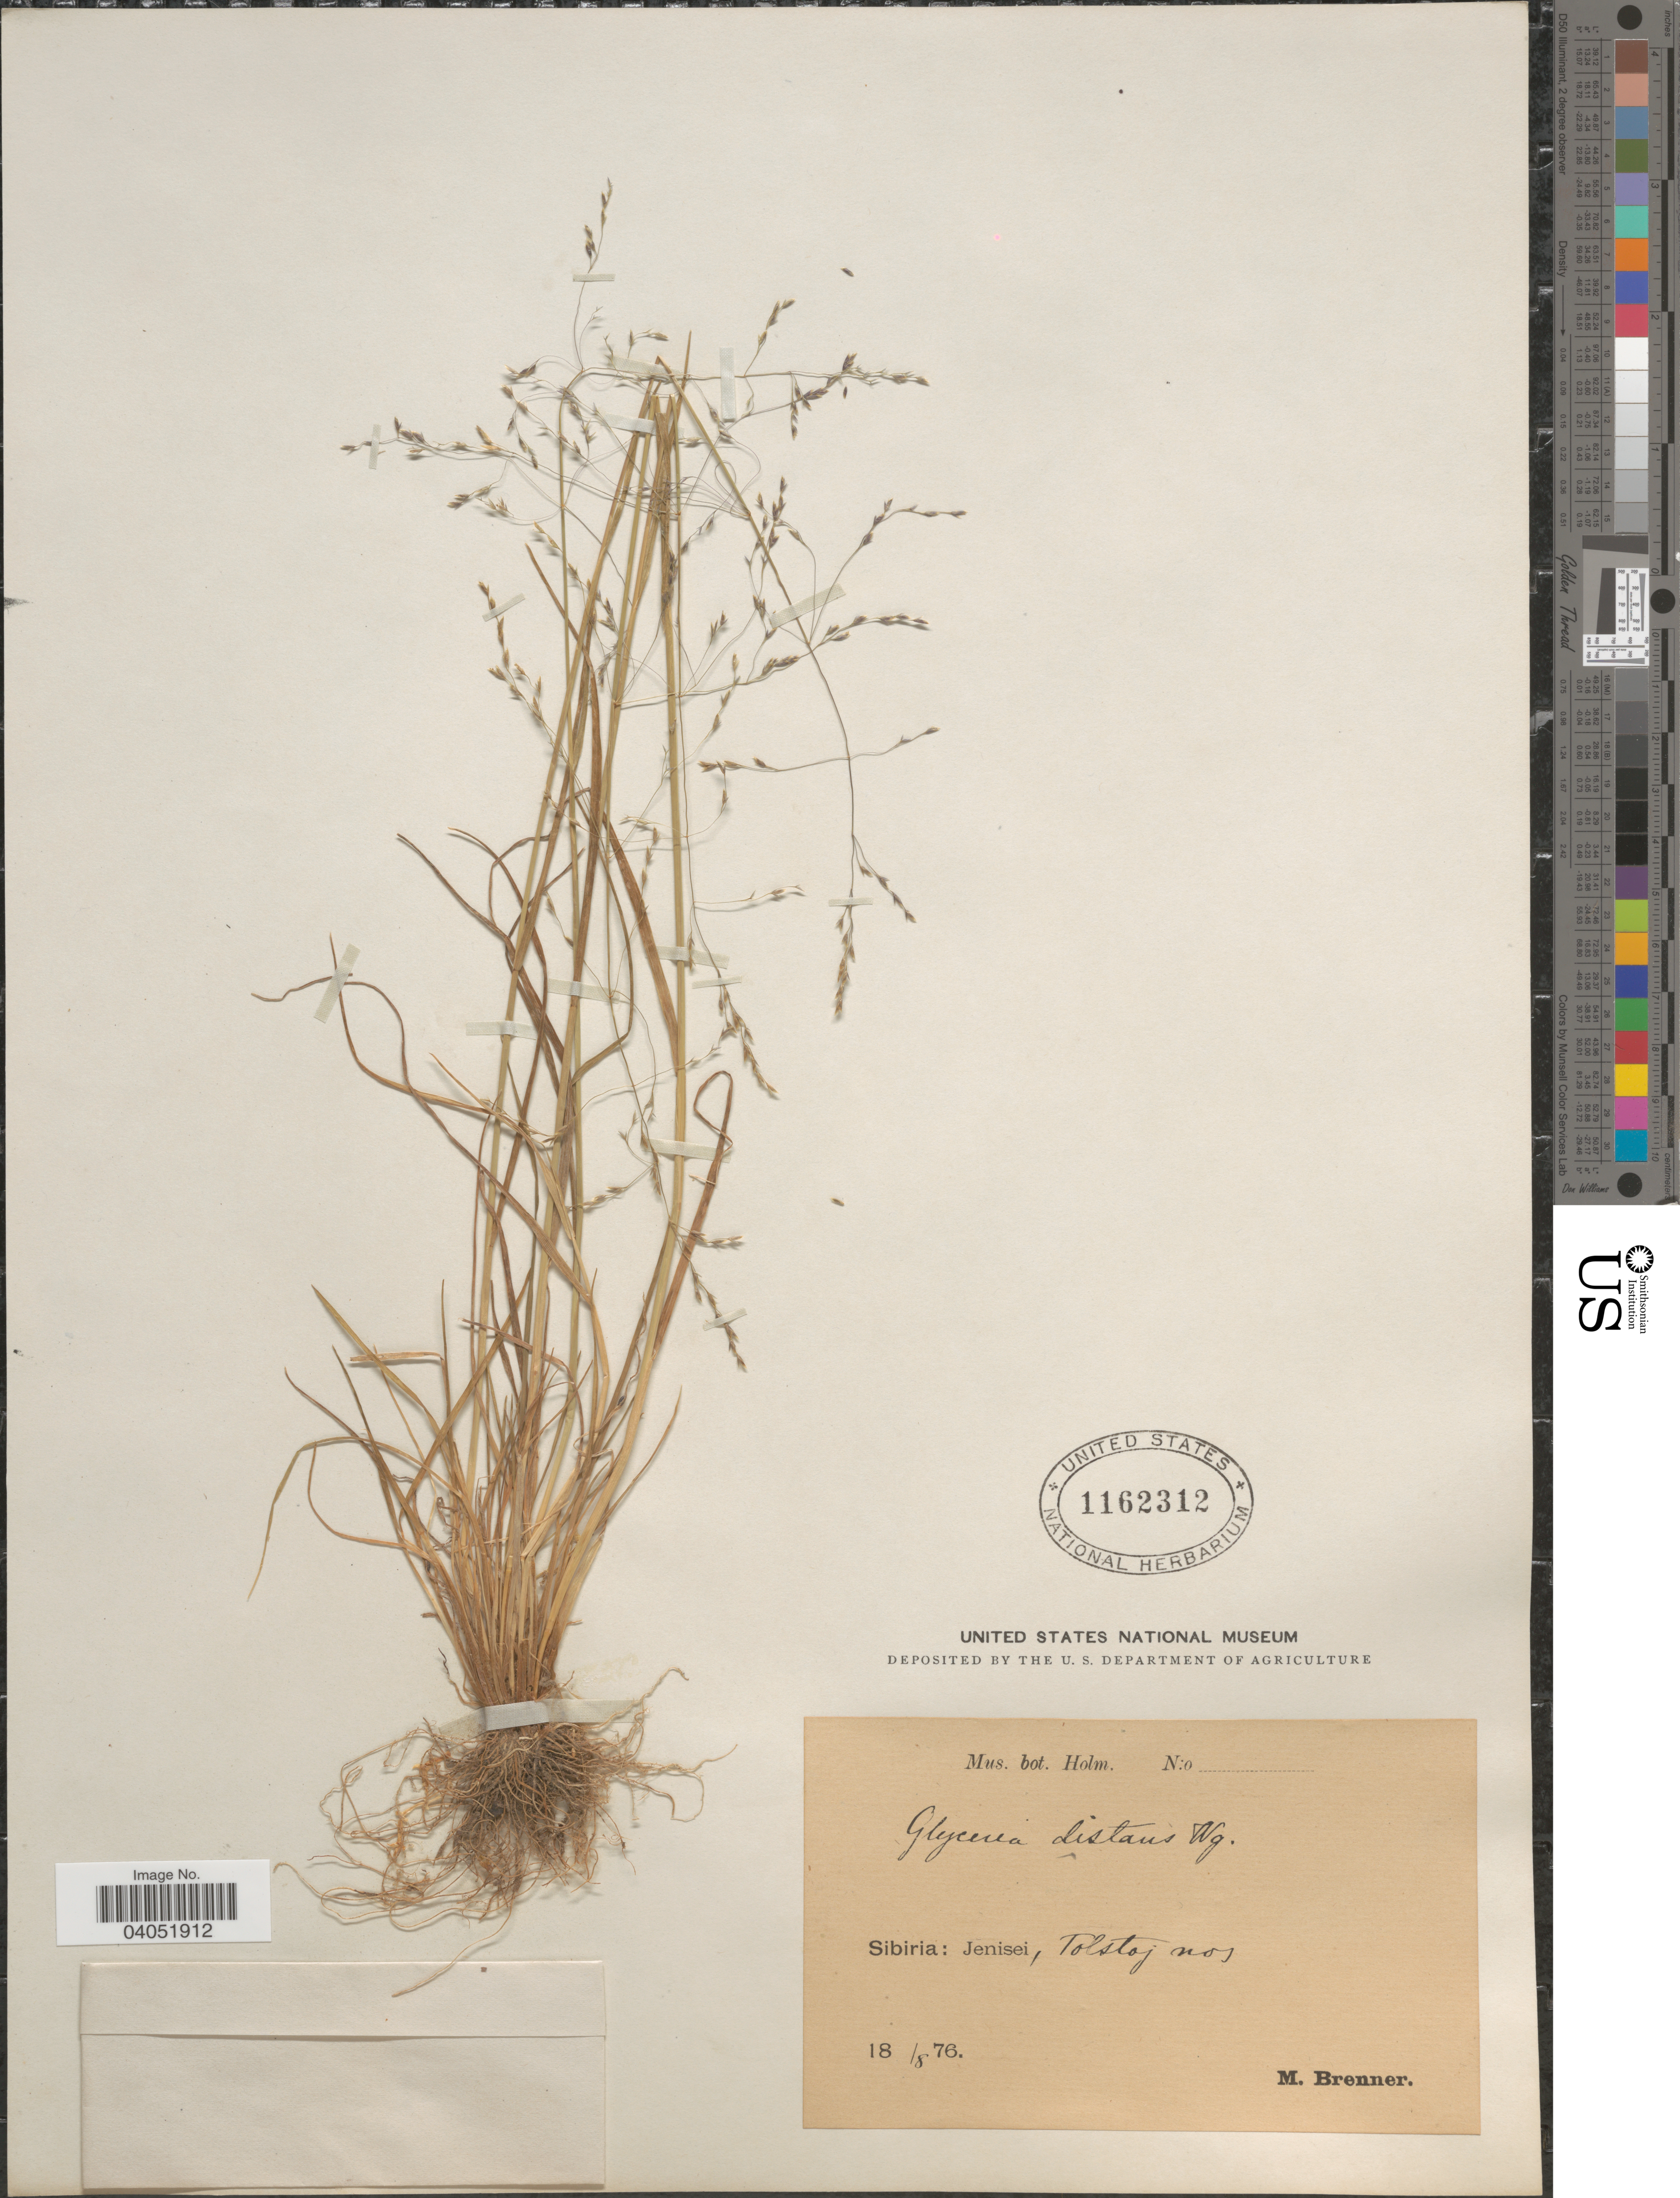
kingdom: Plantae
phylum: Tracheophyta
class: Liliopsida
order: Poales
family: Poaceae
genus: Puccinellia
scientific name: Puccinellia distans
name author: (Jacq.) Parl.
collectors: M. Brenner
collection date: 1876-08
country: Russian Federation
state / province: Krasnoyarsk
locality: Sibiria: Jenisei, Tolstoj nos.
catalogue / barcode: US 1162312